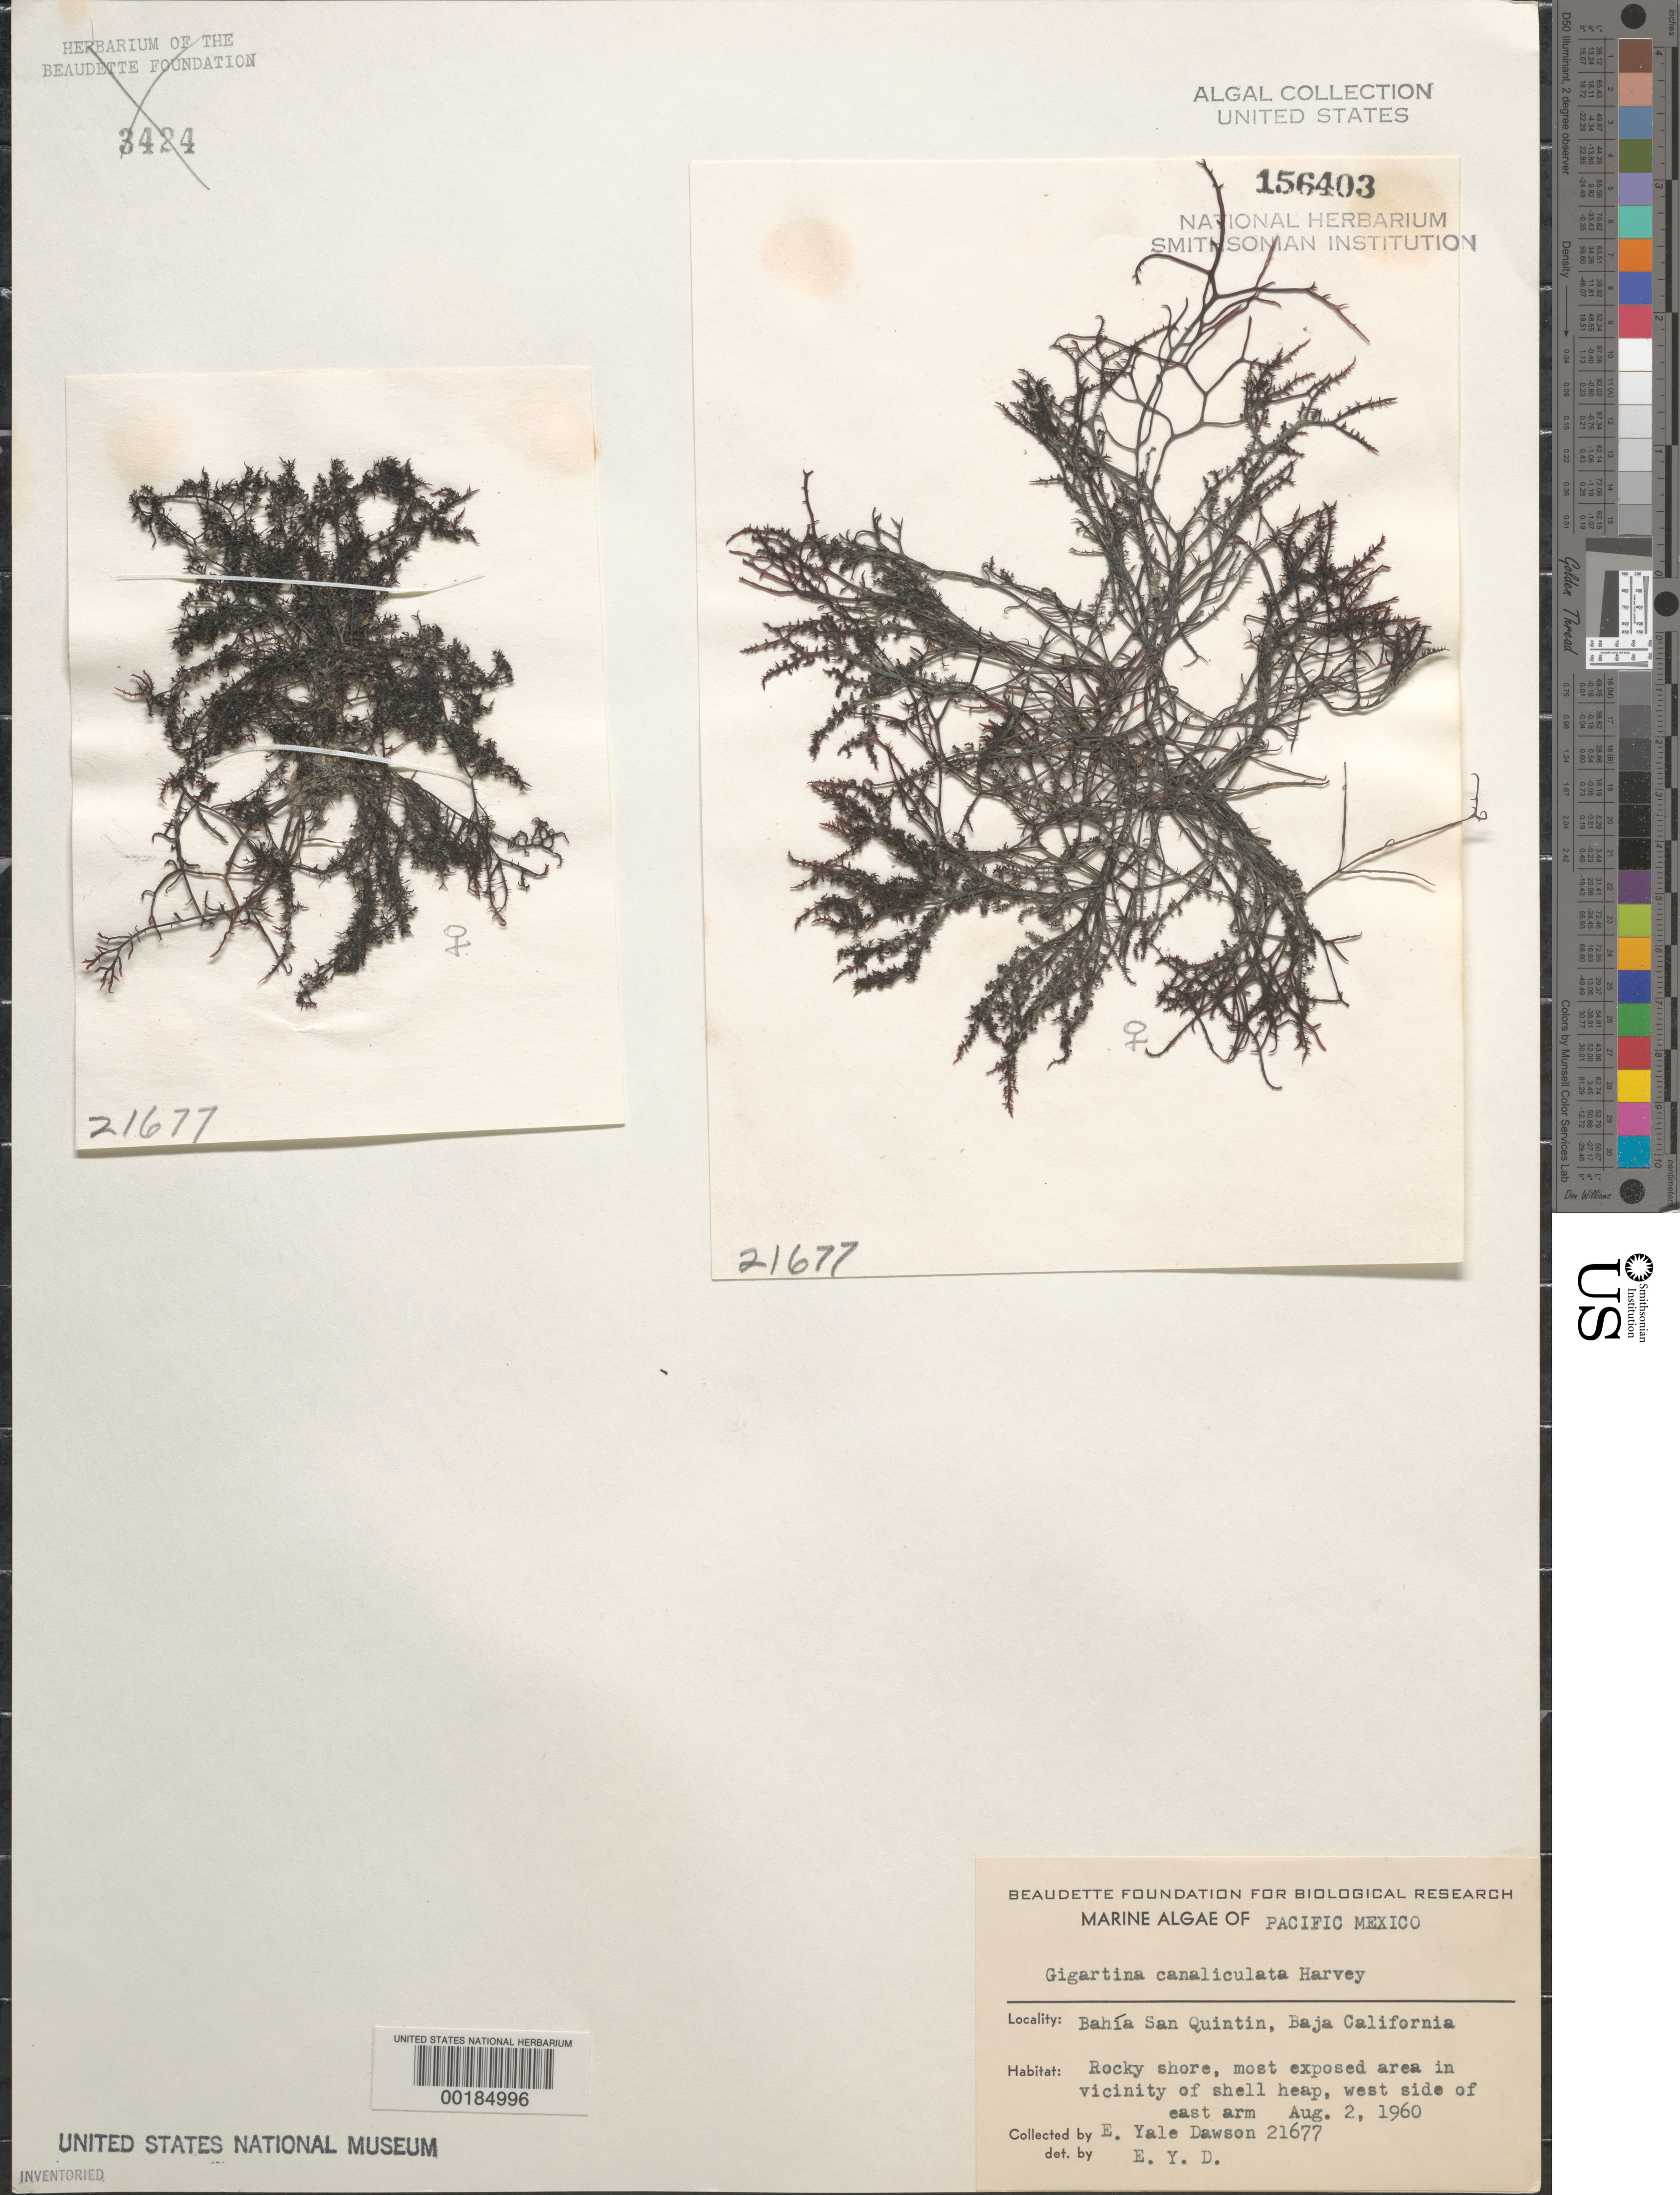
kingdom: Plantae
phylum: Rhodophyta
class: Florideophyceae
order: Gigartinales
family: Gigartinaceae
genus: Chondracanthus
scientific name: Chondracanthus canaliculatus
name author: (Harv.) Guiry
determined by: Algae name updating Project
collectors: E. Y. Dawson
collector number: EYD 21677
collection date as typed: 02 Aug 1960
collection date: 1960-08-02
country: Mexico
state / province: Baja California Norte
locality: Bahia San Quintin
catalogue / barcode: US 156403